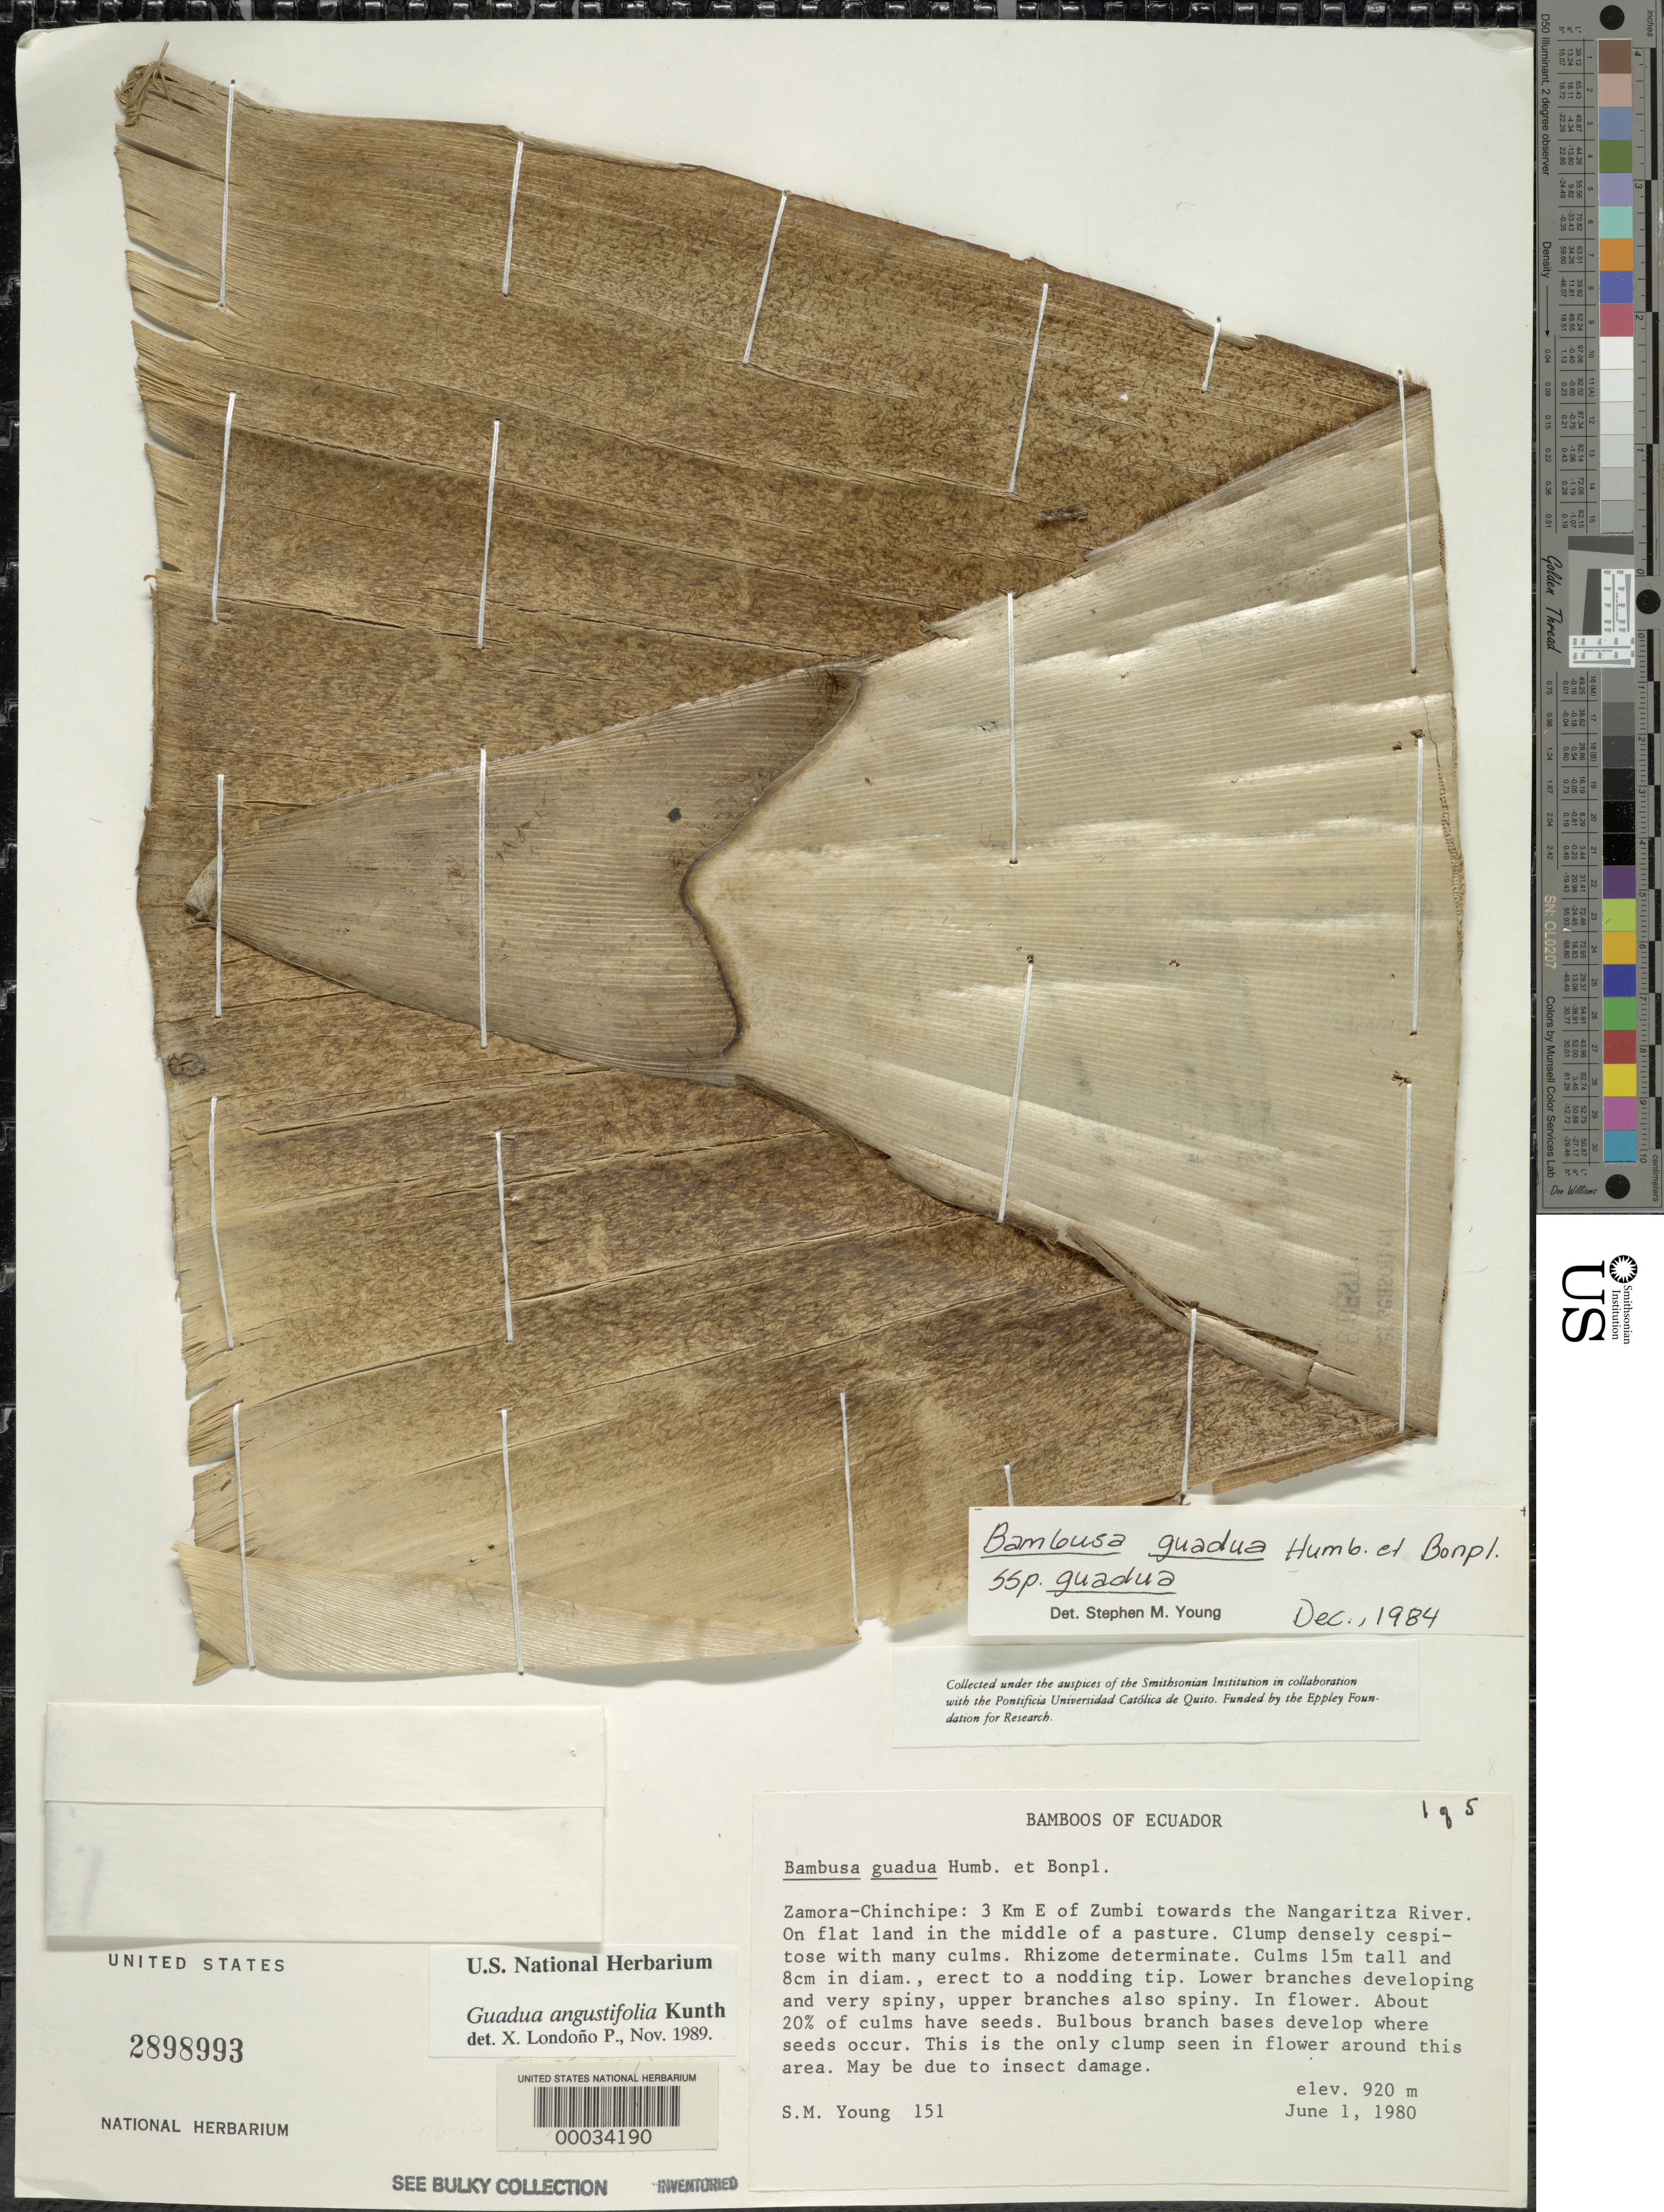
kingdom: Plantae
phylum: Tracheophyta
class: Liliopsida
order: Poales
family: Poaceae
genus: Guadua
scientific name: Guadua angustifolia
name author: Kunth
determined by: Londoño, X., (TULV), Jardin Botanico "Juan Maria Cespedes"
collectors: S. Young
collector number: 151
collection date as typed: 01 Jun 1980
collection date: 1980-06-01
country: Ecuador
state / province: Zamora-Chinchipe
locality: Zumbi, nangaritza River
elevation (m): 920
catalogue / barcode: US 2898993